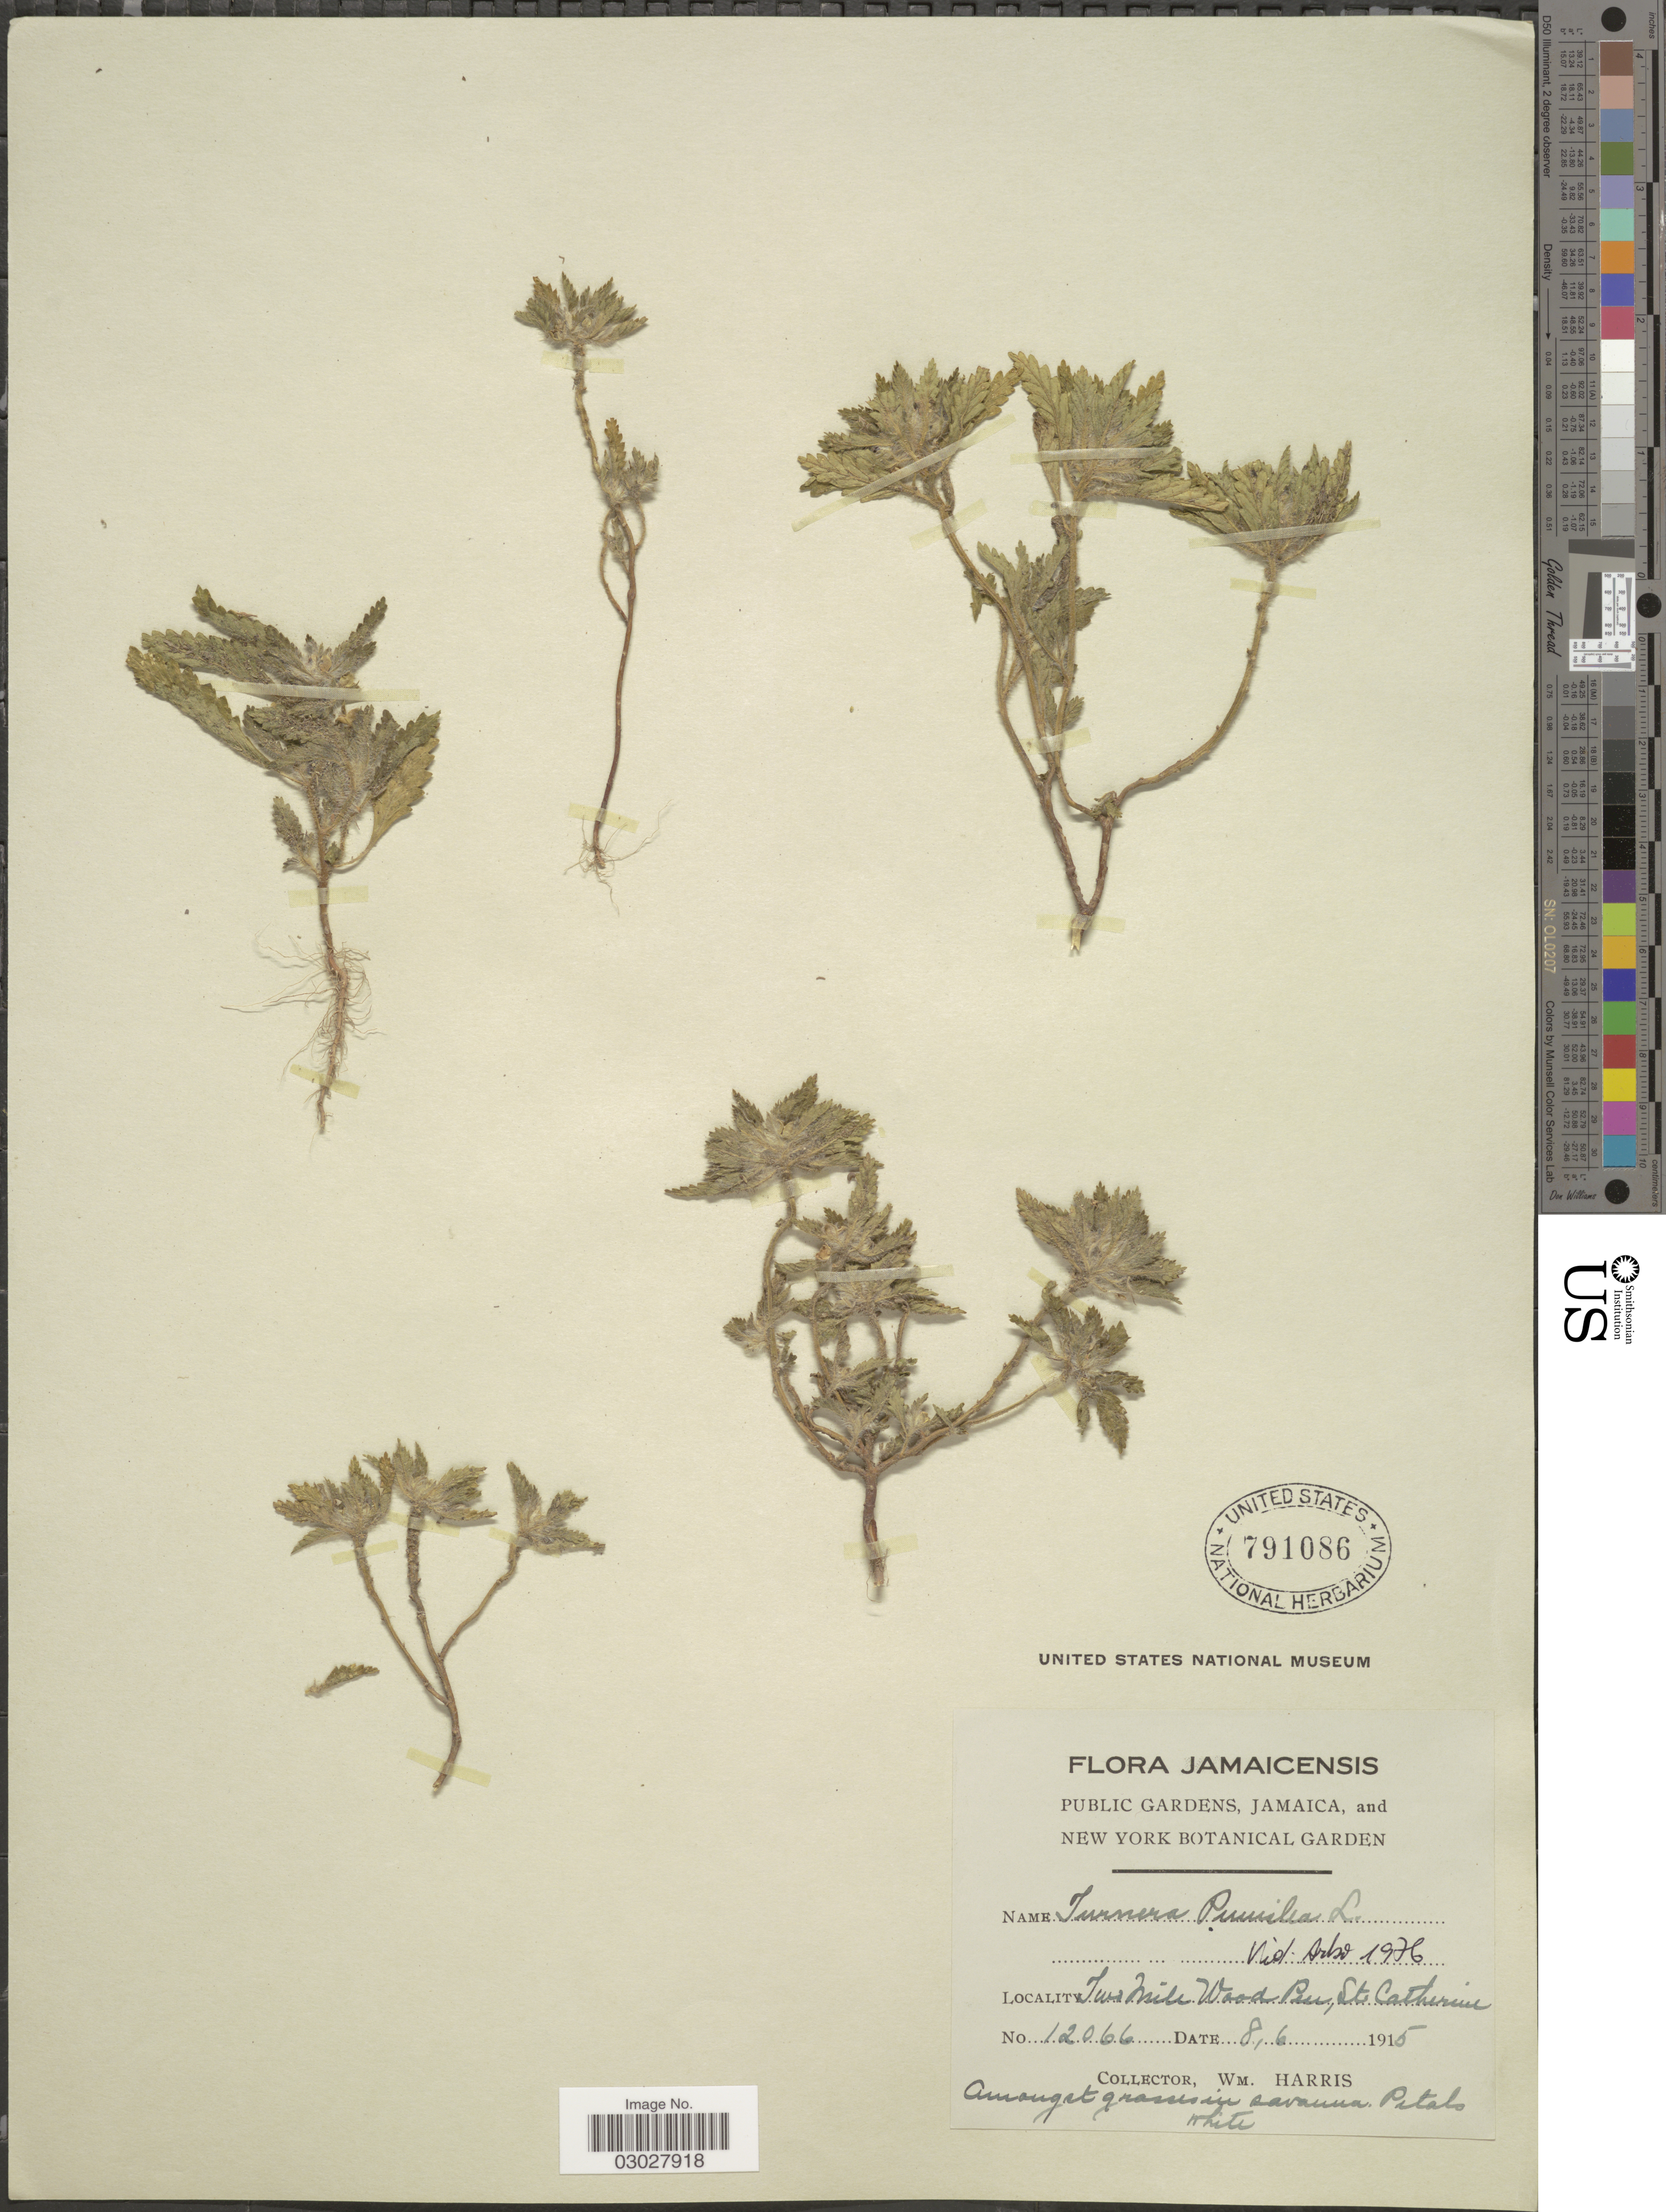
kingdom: Plantae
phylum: Tracheophyta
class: Magnoliopsida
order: Malpighiales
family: Turneraceae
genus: Turnera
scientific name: Turnera pumilea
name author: L.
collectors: W. H. Harris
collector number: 12066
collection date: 1915-06-08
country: Jamaica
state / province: Saint Catherine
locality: Two Mile Wood Pen.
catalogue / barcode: US 791086